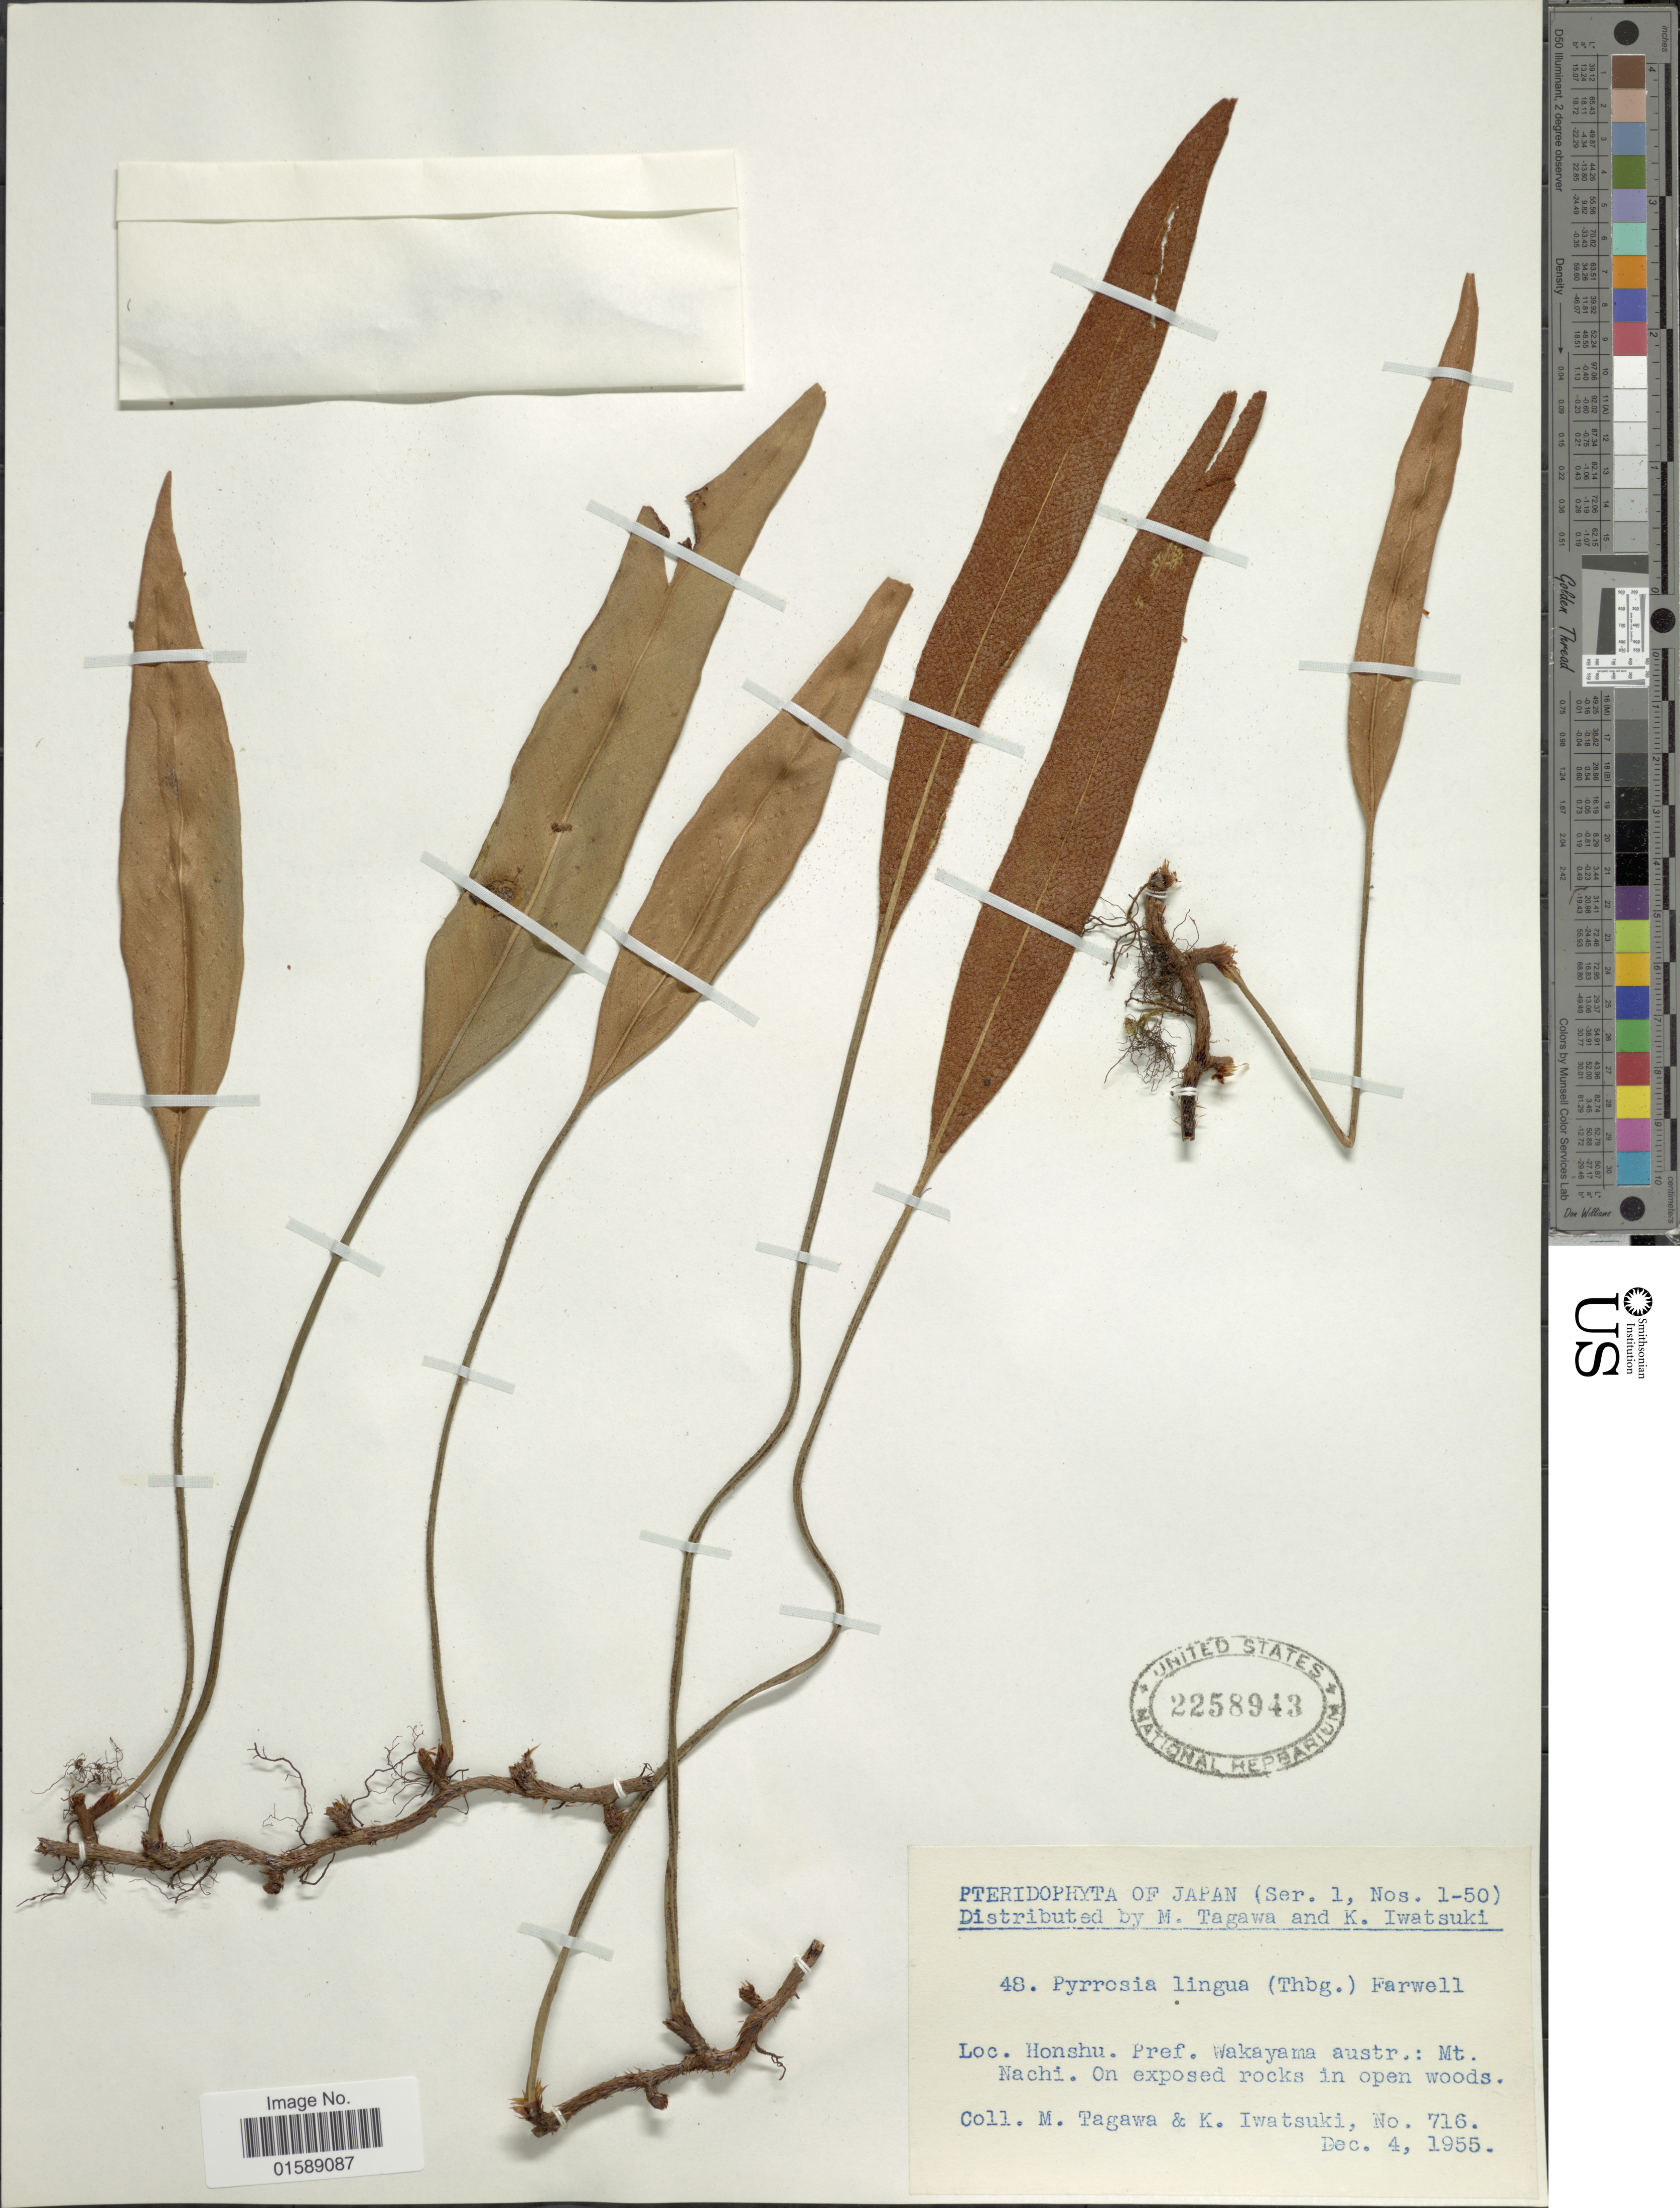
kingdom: Plantae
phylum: Tracheophyta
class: Polypodiopsida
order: Polypodiales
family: Polypodiaceae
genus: Pyrrosia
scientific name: Pyrrosia lingua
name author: (Thurb.) Farw.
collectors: M. Tagawa & K. Iwatsuki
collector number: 719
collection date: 1955-12-04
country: Japan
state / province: Wakayama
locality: Honshu. Pref. Wakayama austr.: Mt. Nachi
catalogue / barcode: US 2258943